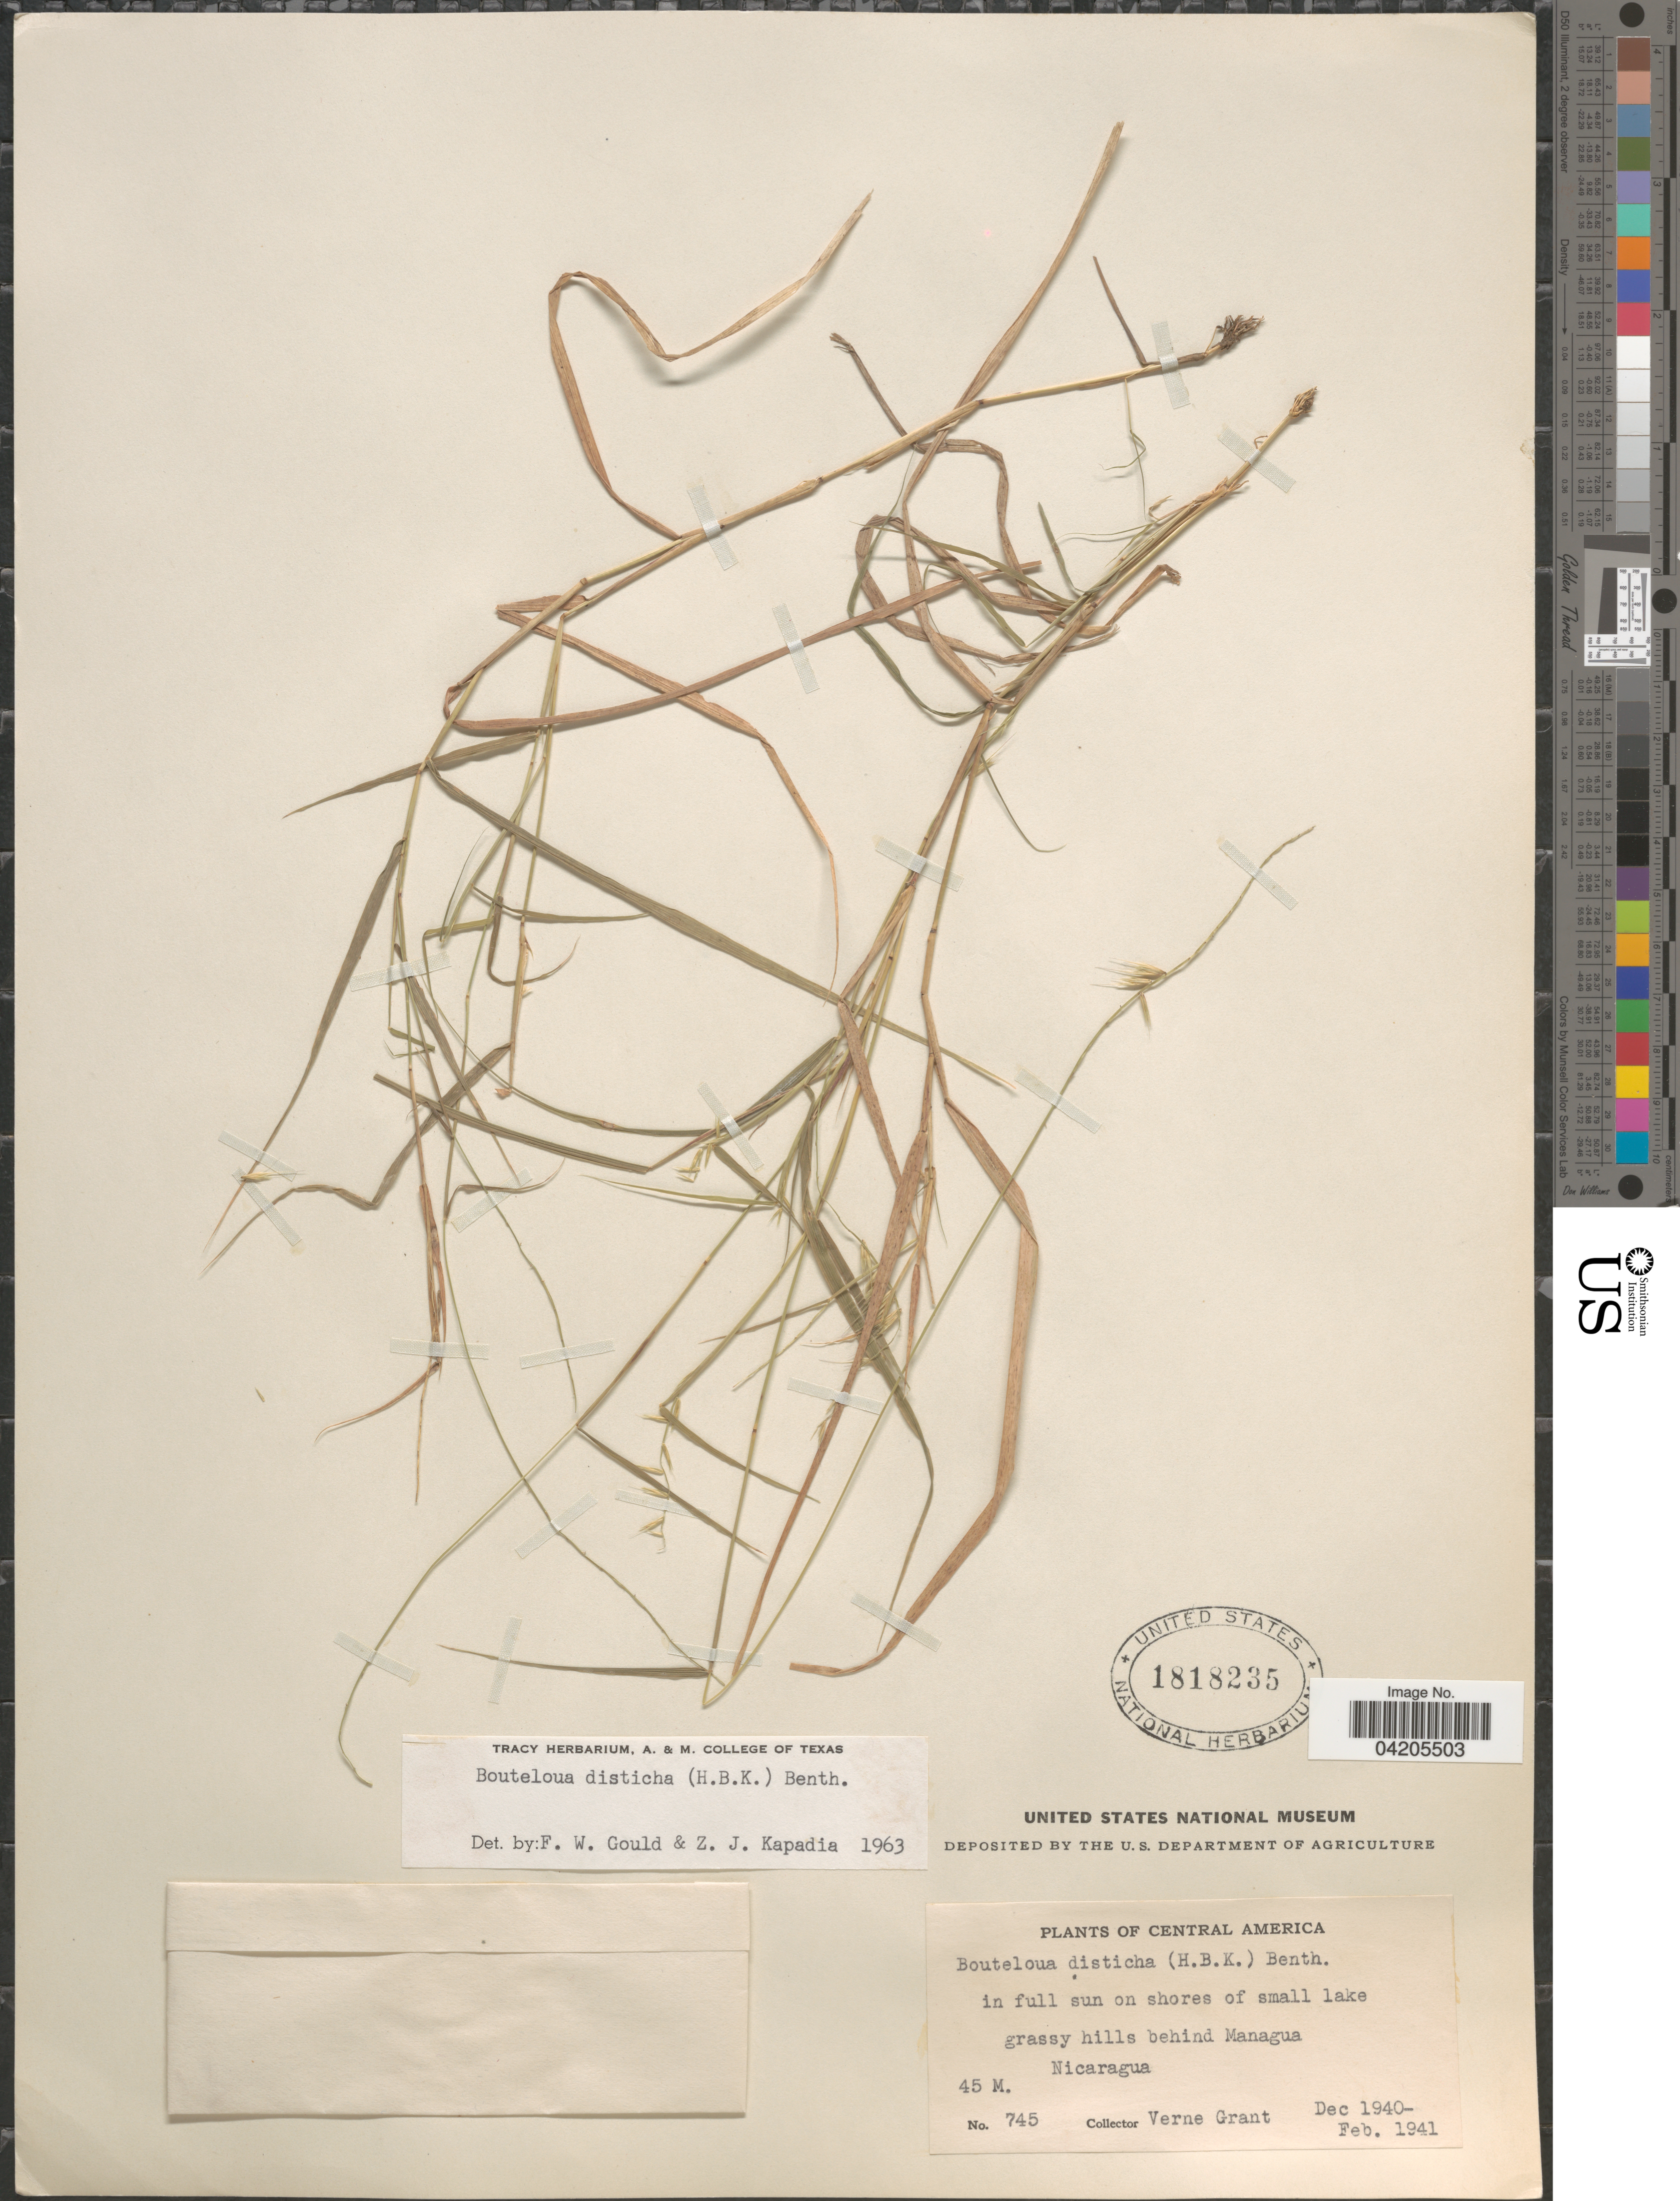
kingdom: Plantae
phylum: Tracheophyta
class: Liliopsida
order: Poales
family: Poaceae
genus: Bouteloua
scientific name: Bouteloua disticha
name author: (Kunth) Benth.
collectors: V. Grant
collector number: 745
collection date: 1940-12/1941-02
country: Nicaragua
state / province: Managua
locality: On shores of small lake. Grassy hills behind Managua.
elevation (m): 45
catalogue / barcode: US 1818235